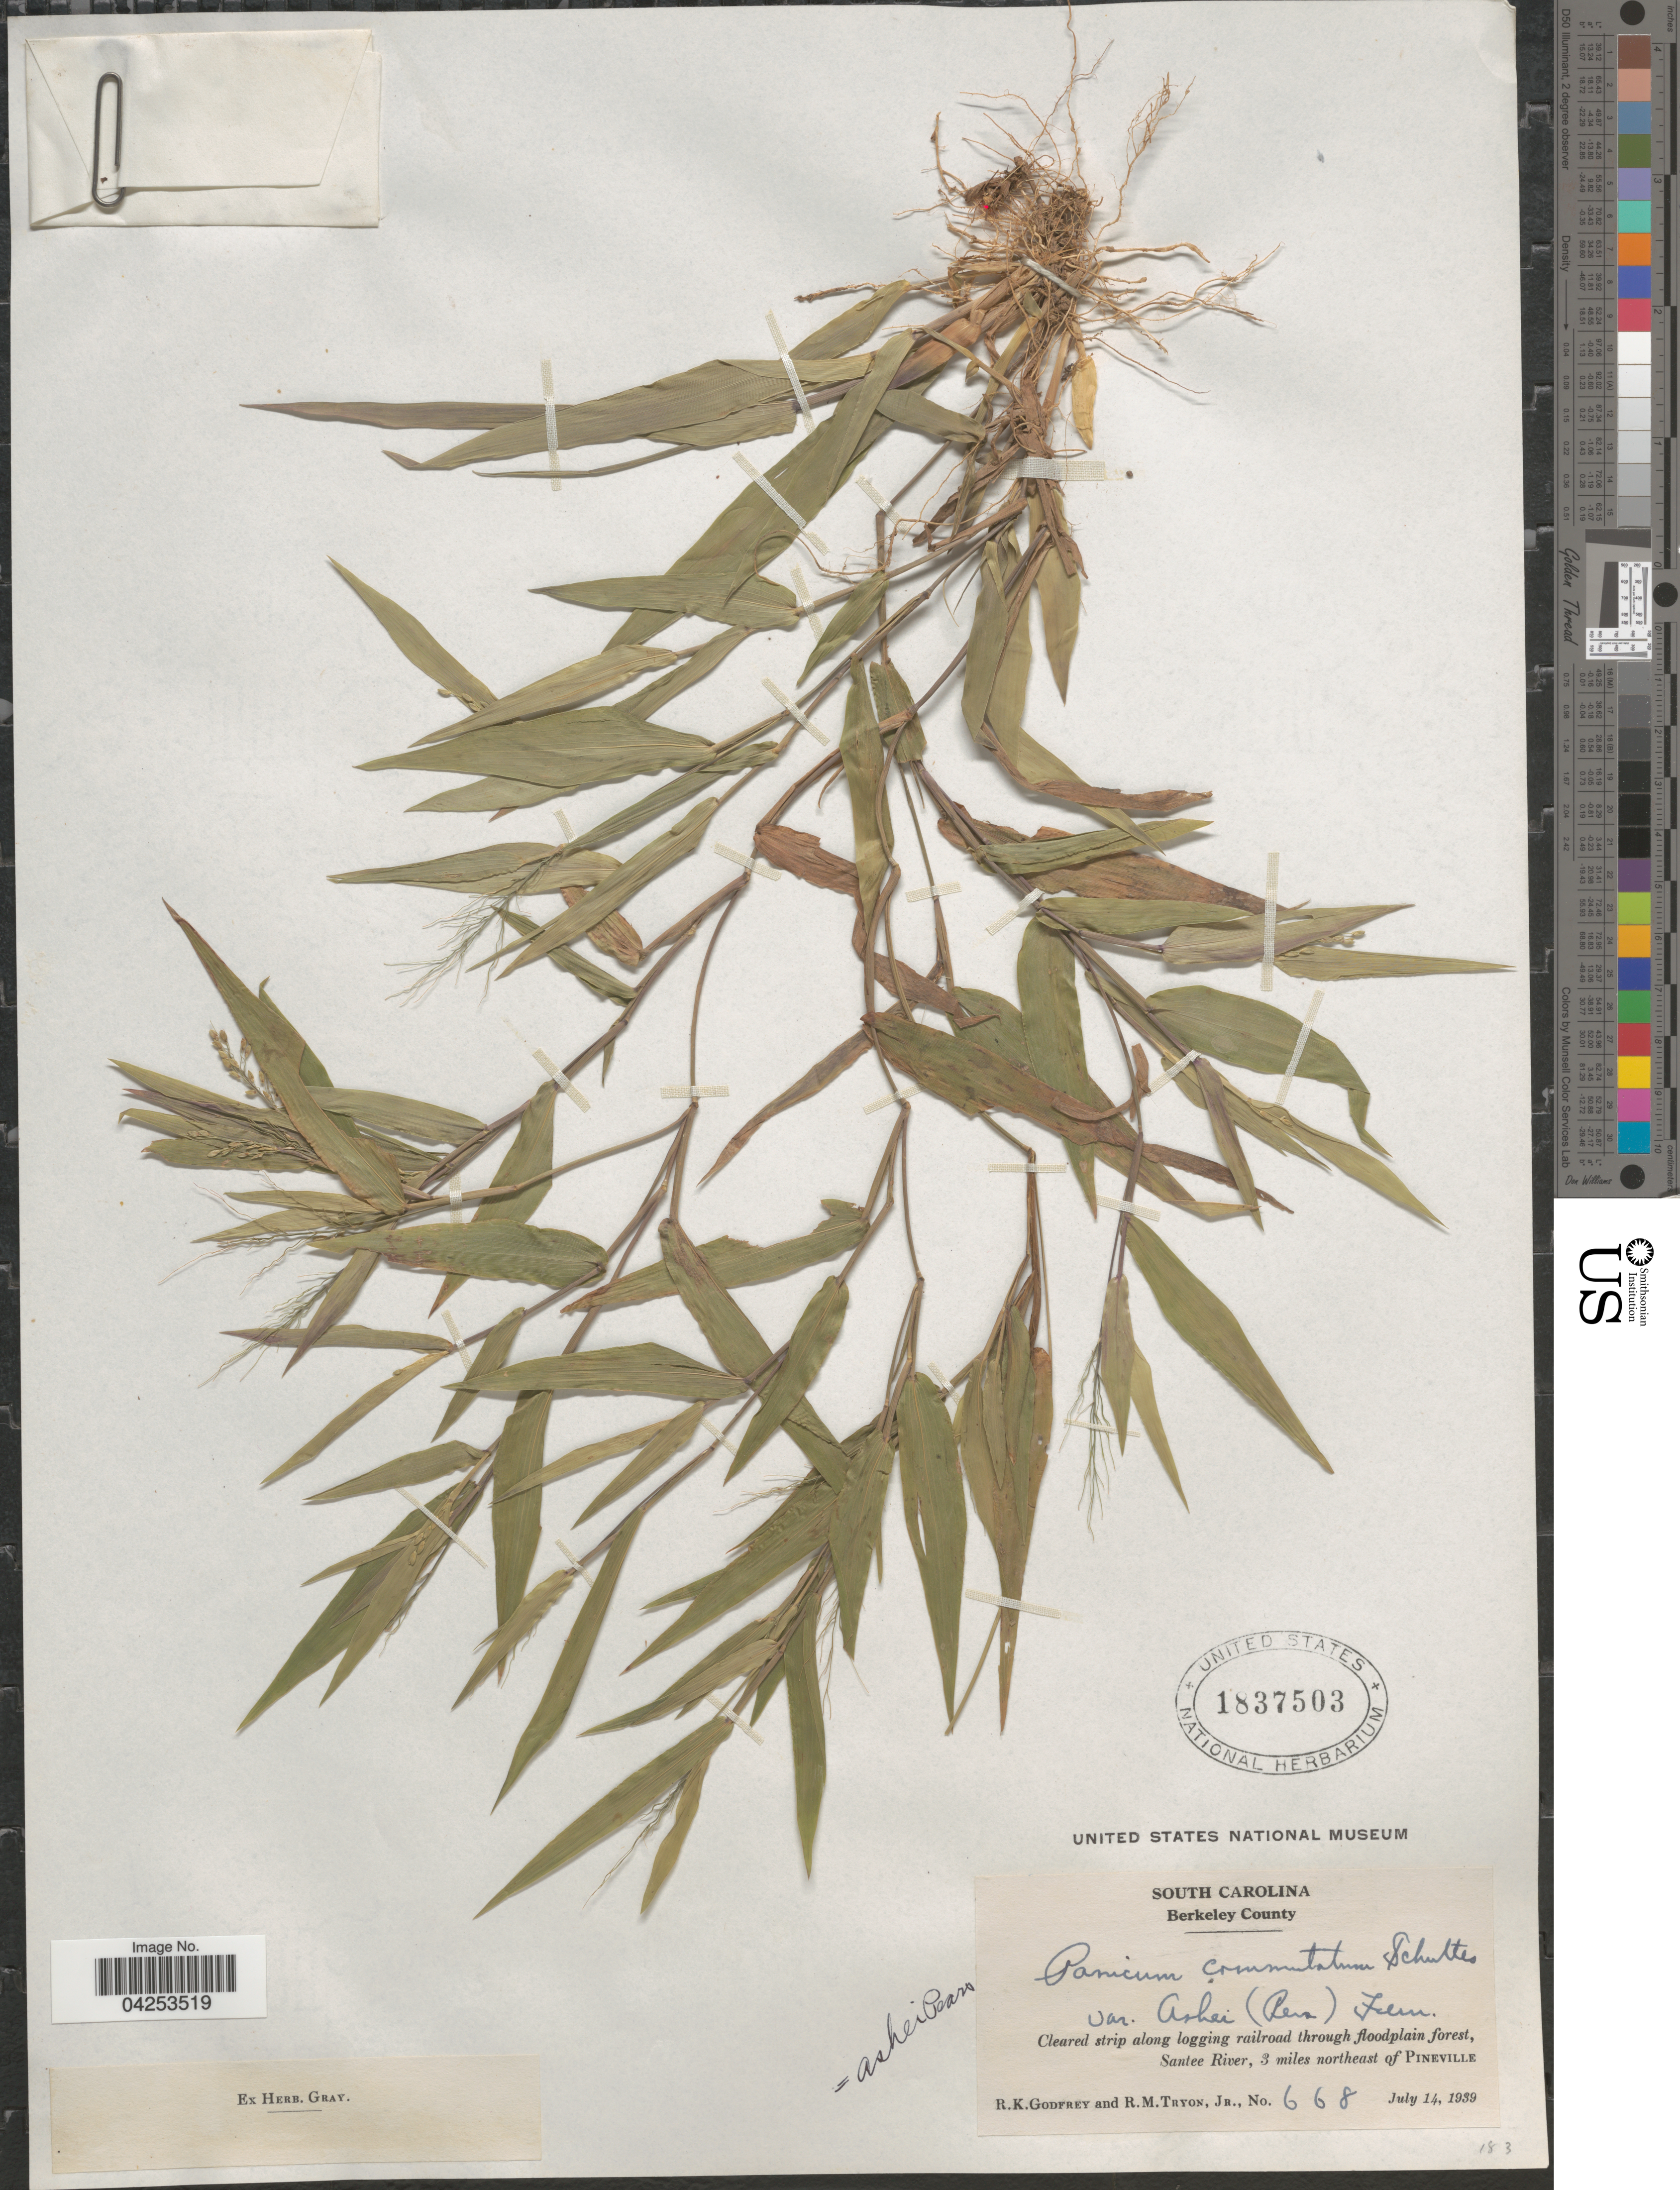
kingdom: Plantae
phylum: Tracheophyta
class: Liliopsida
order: Poales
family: Poaceae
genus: Dichanthelium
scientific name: Dichanthelium commutatum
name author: (Schult.) Gould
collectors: R. K. Godfrey & R. Tryon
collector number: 668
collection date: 1939-07-14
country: United States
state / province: South Carolina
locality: Berkeley County. Cleared strip along logging railroad through floodplain forest, Santee River, 3 miles northeast of Pineville.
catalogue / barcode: US 1837503